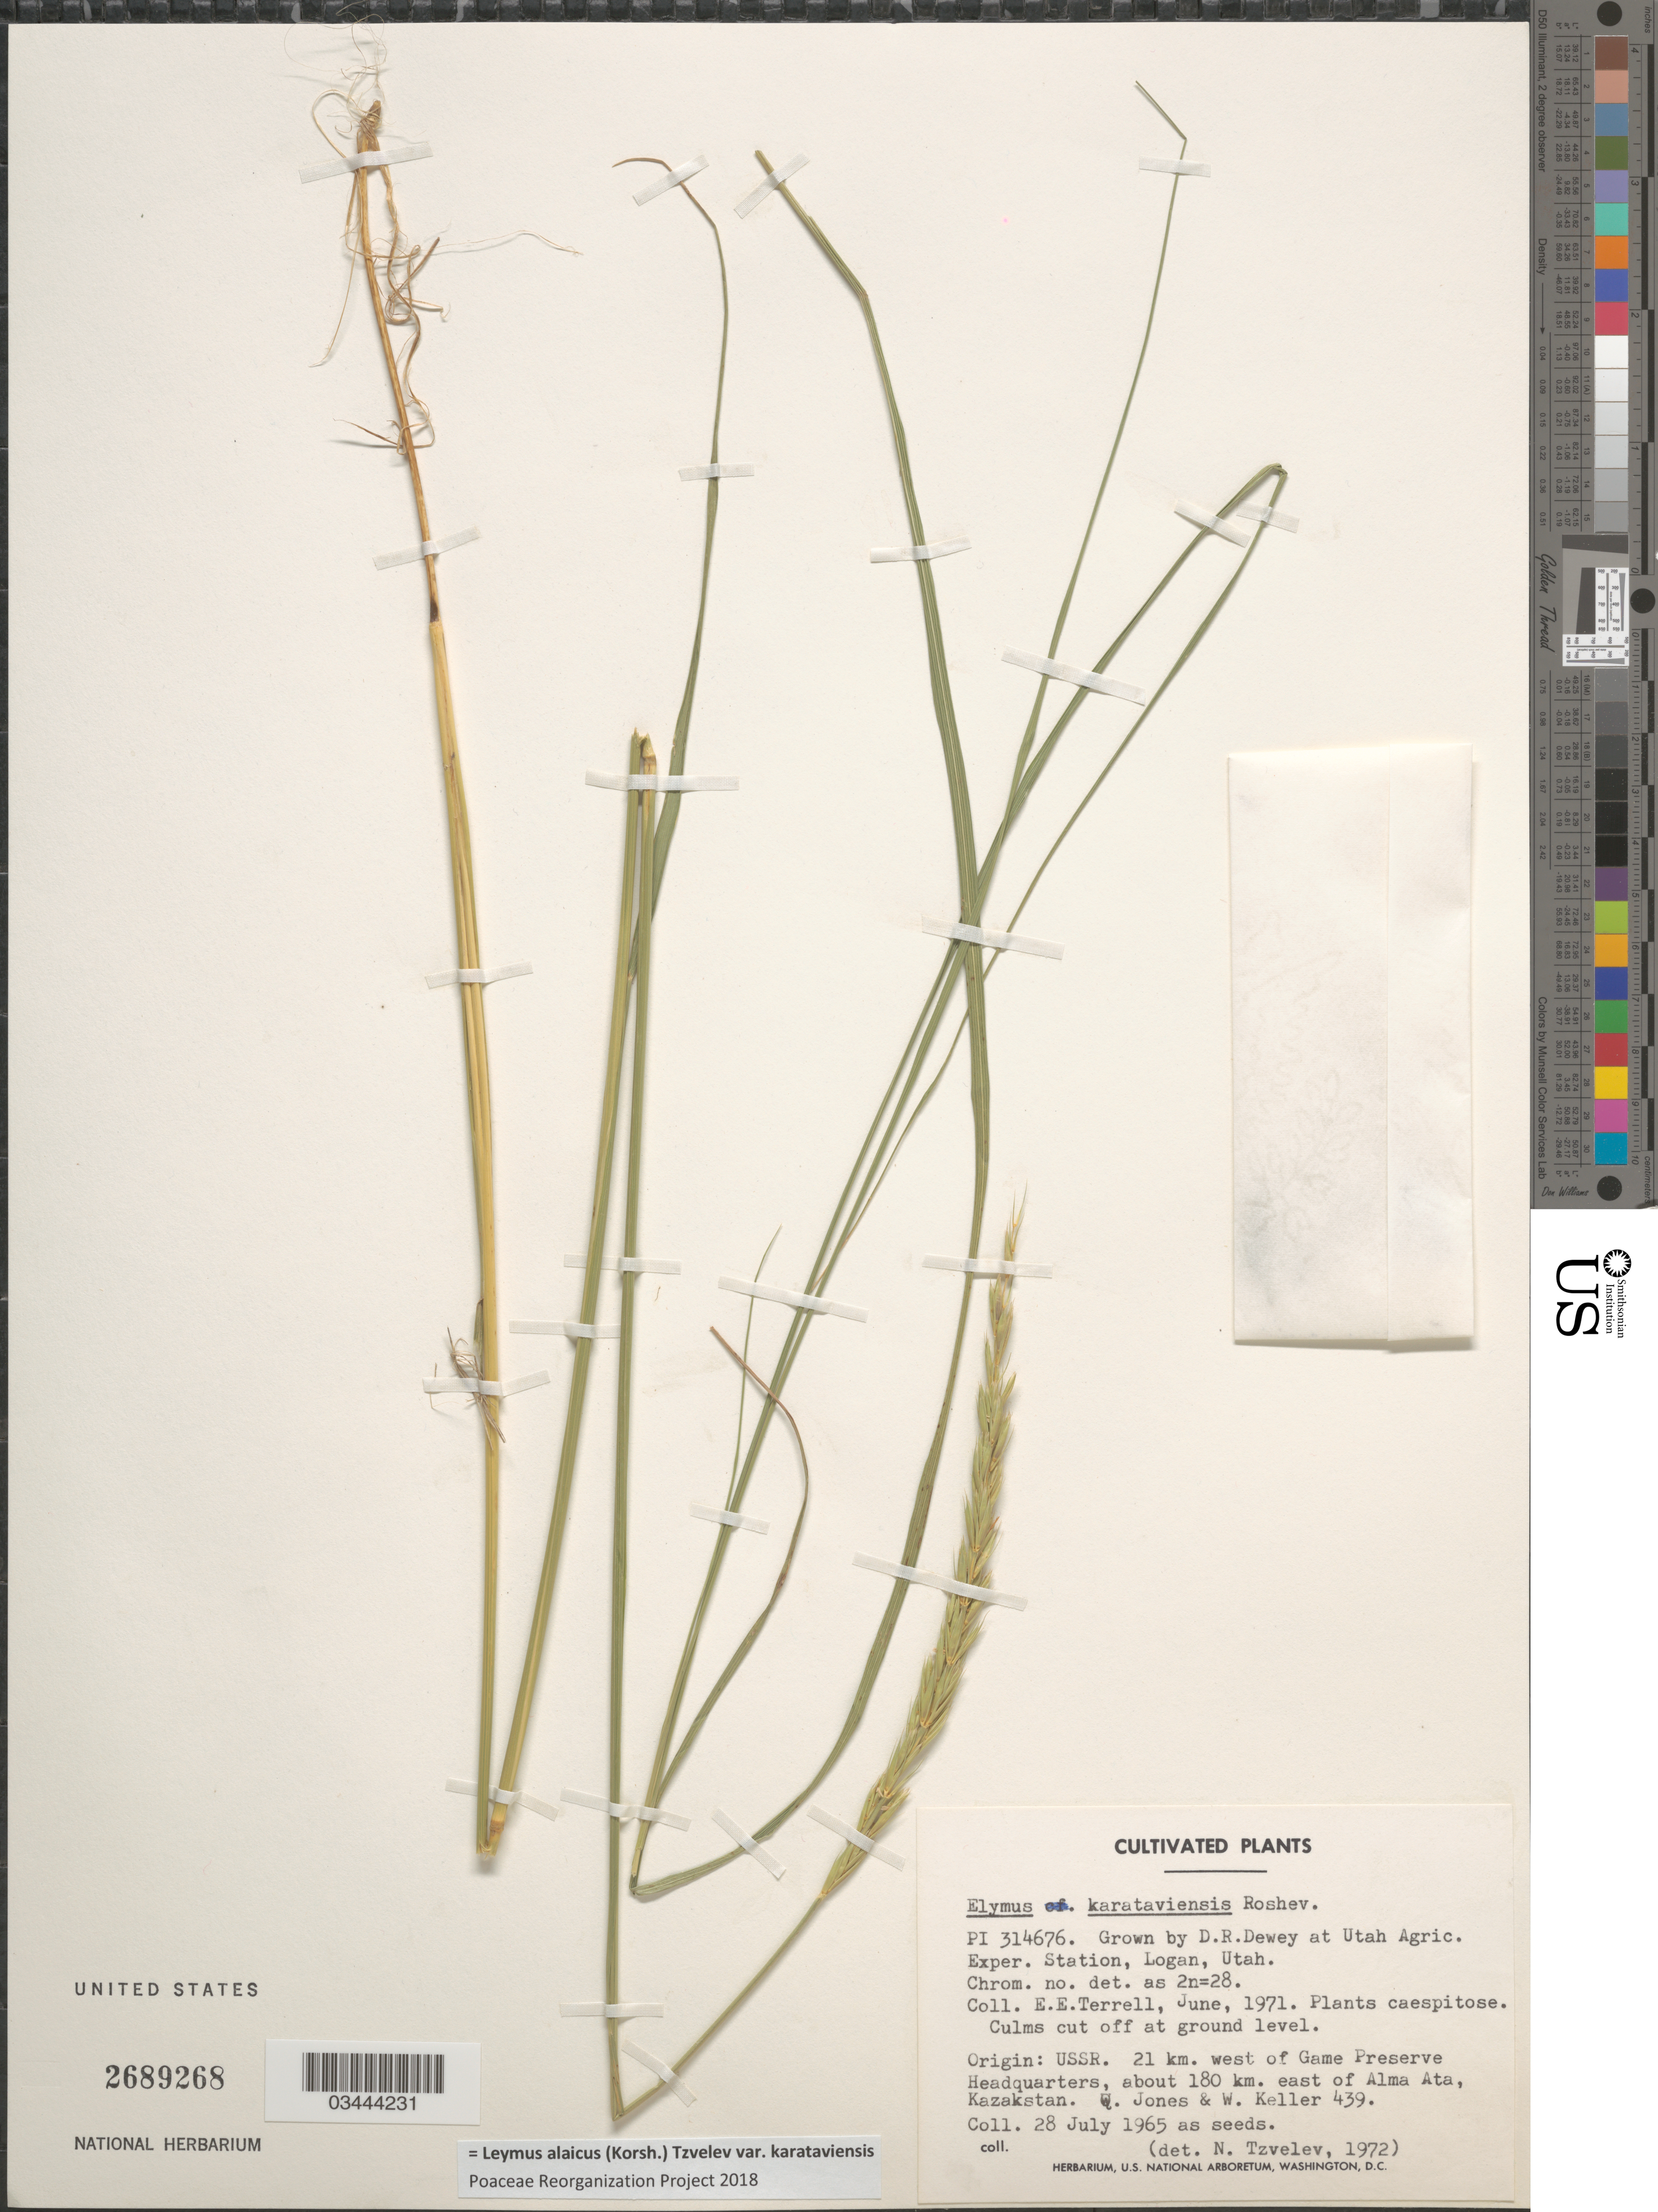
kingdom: Plantae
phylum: Tracheophyta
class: Liliopsida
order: Poales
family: Poaceae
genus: Leymus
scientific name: Leymus alaicus subsp. karataviensis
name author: (Roshev.) Tzvelev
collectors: D. Dewey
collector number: PI 314676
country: United States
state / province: Utah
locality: Utah Agric. Exper. Station, Logan, Utah.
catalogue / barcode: US 2689268